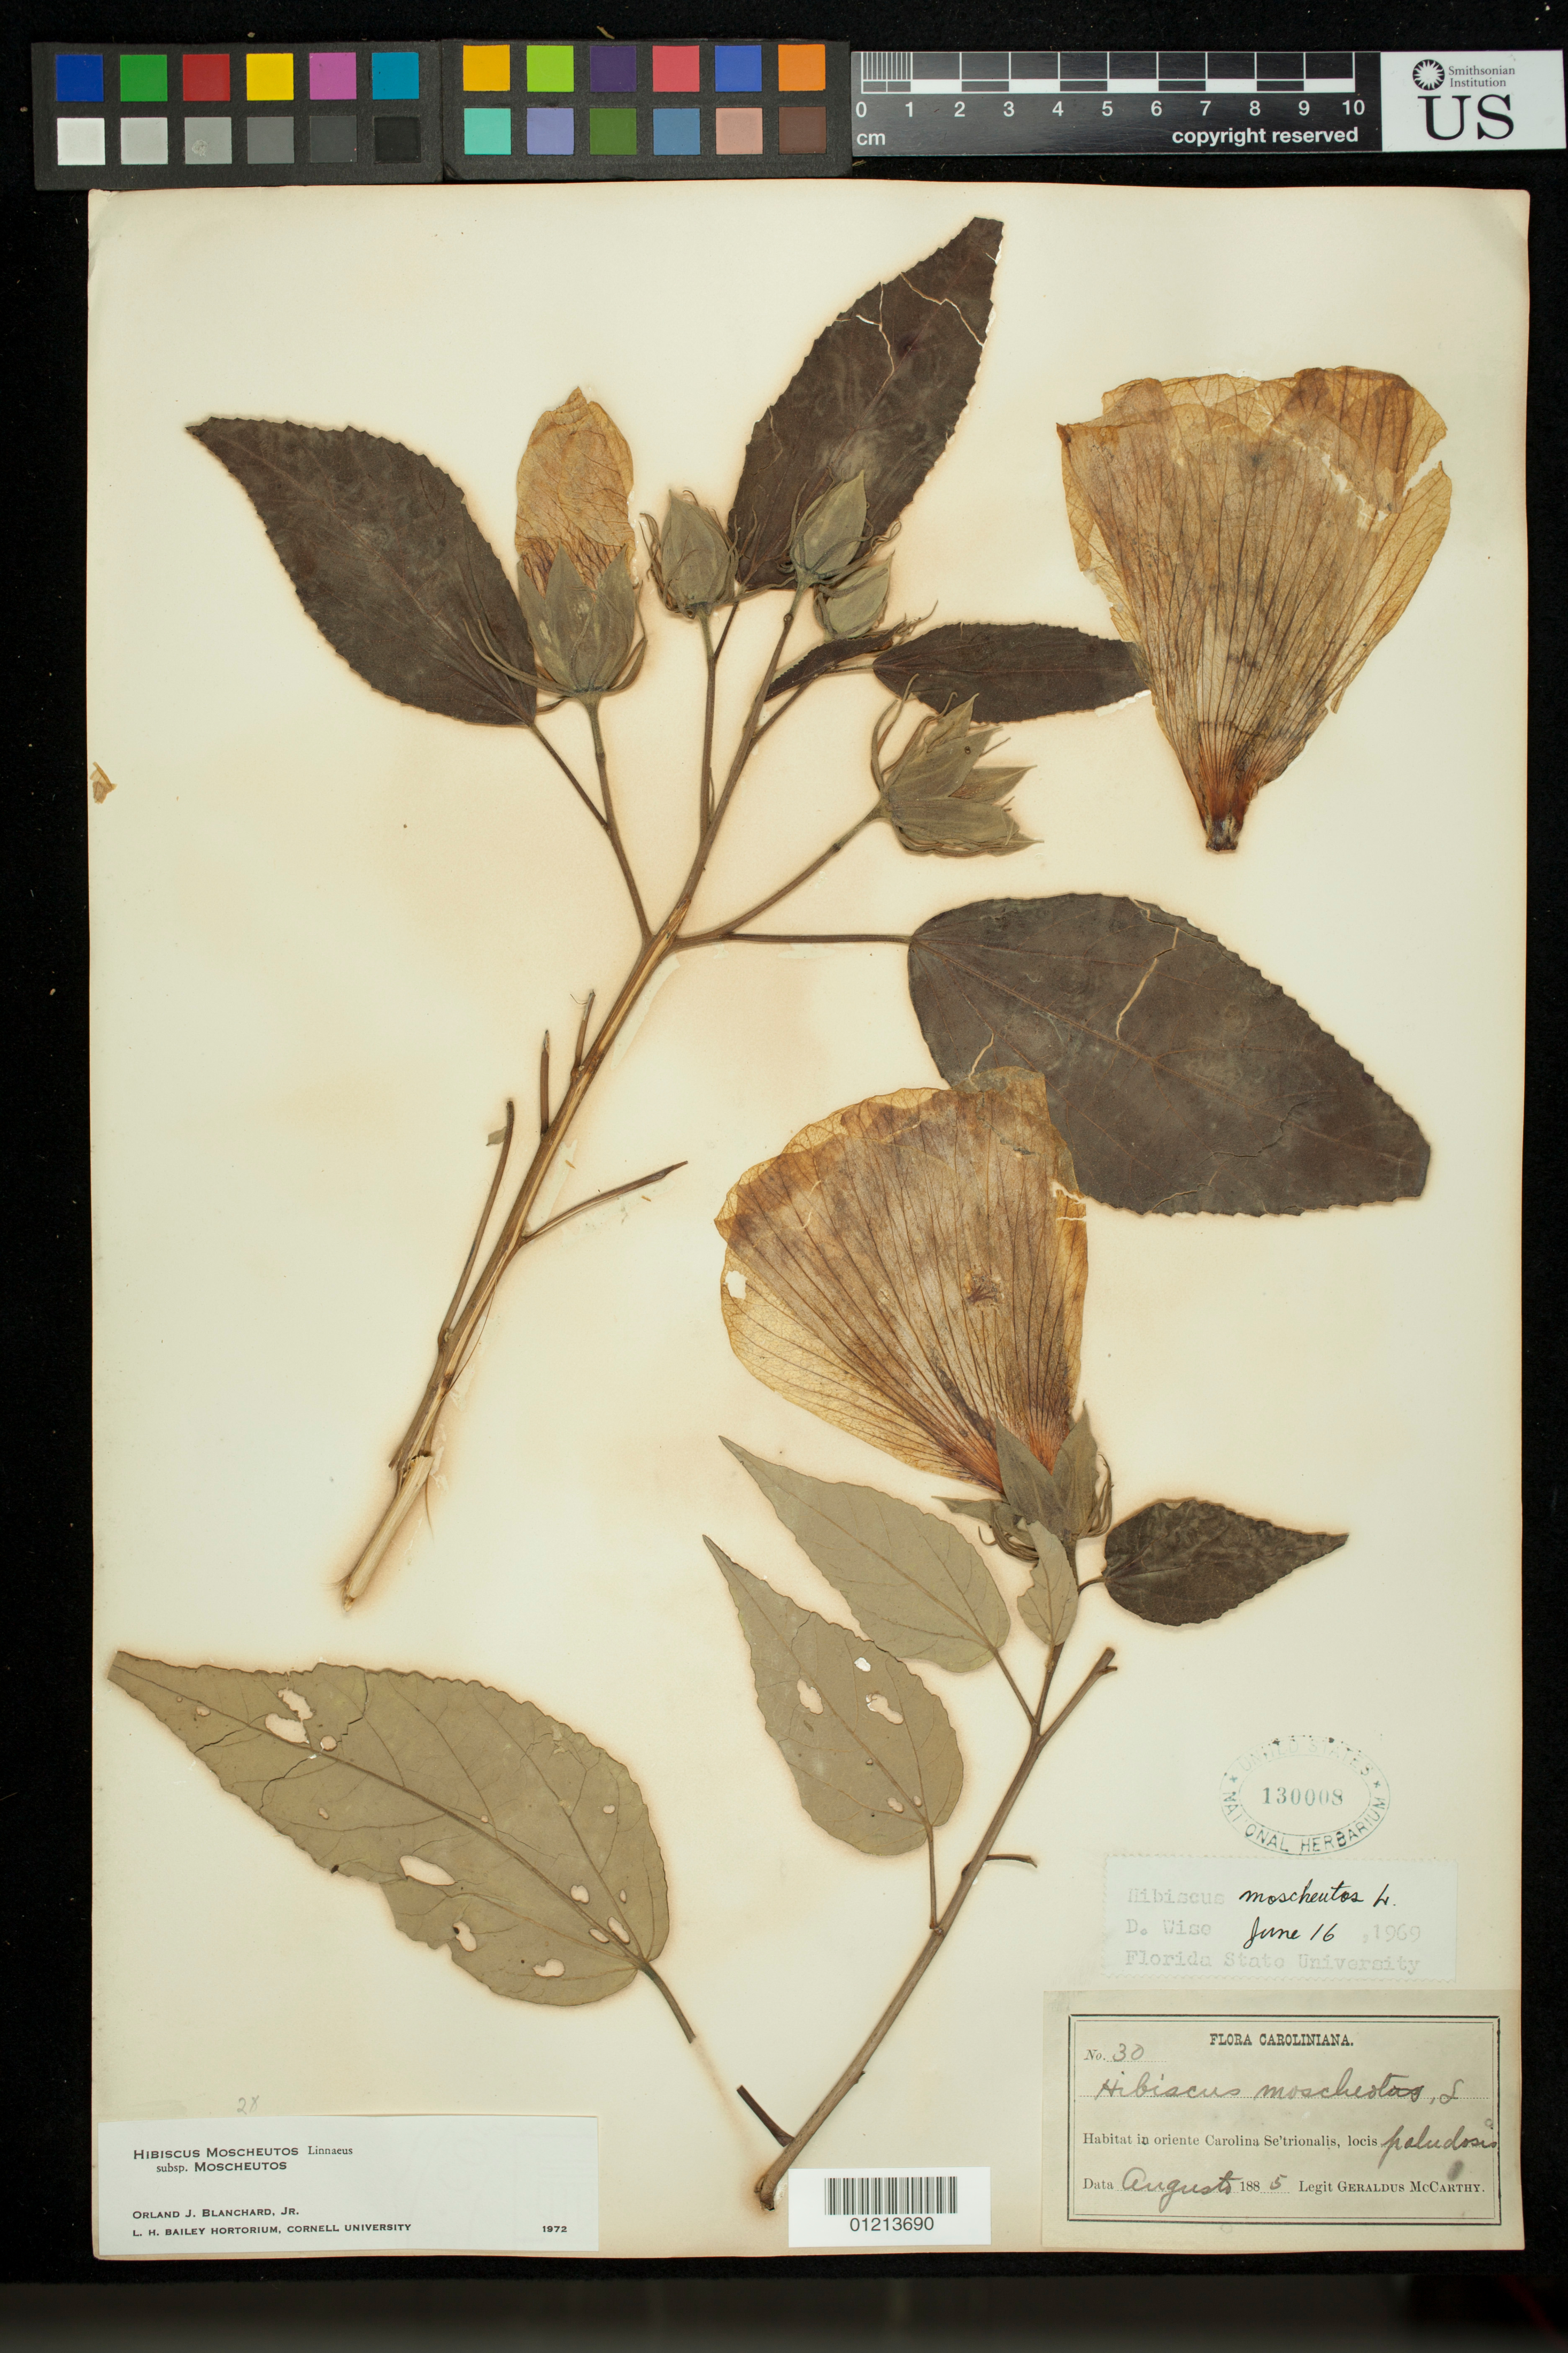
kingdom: Plantae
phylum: Tracheophyta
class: Magnoliopsida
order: Malvales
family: Malvaceae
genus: Hibiscus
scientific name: Hibiscus moscheutos subsp. lasiocarpos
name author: (Cav.) O.J. Blanch.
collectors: G. M. McCarthy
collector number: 30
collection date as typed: Aug 1885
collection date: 1885-08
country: United States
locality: Flora Caroliniana: Habitat in oriente Carolina Se'trionalis, locis paludosis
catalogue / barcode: US 130008